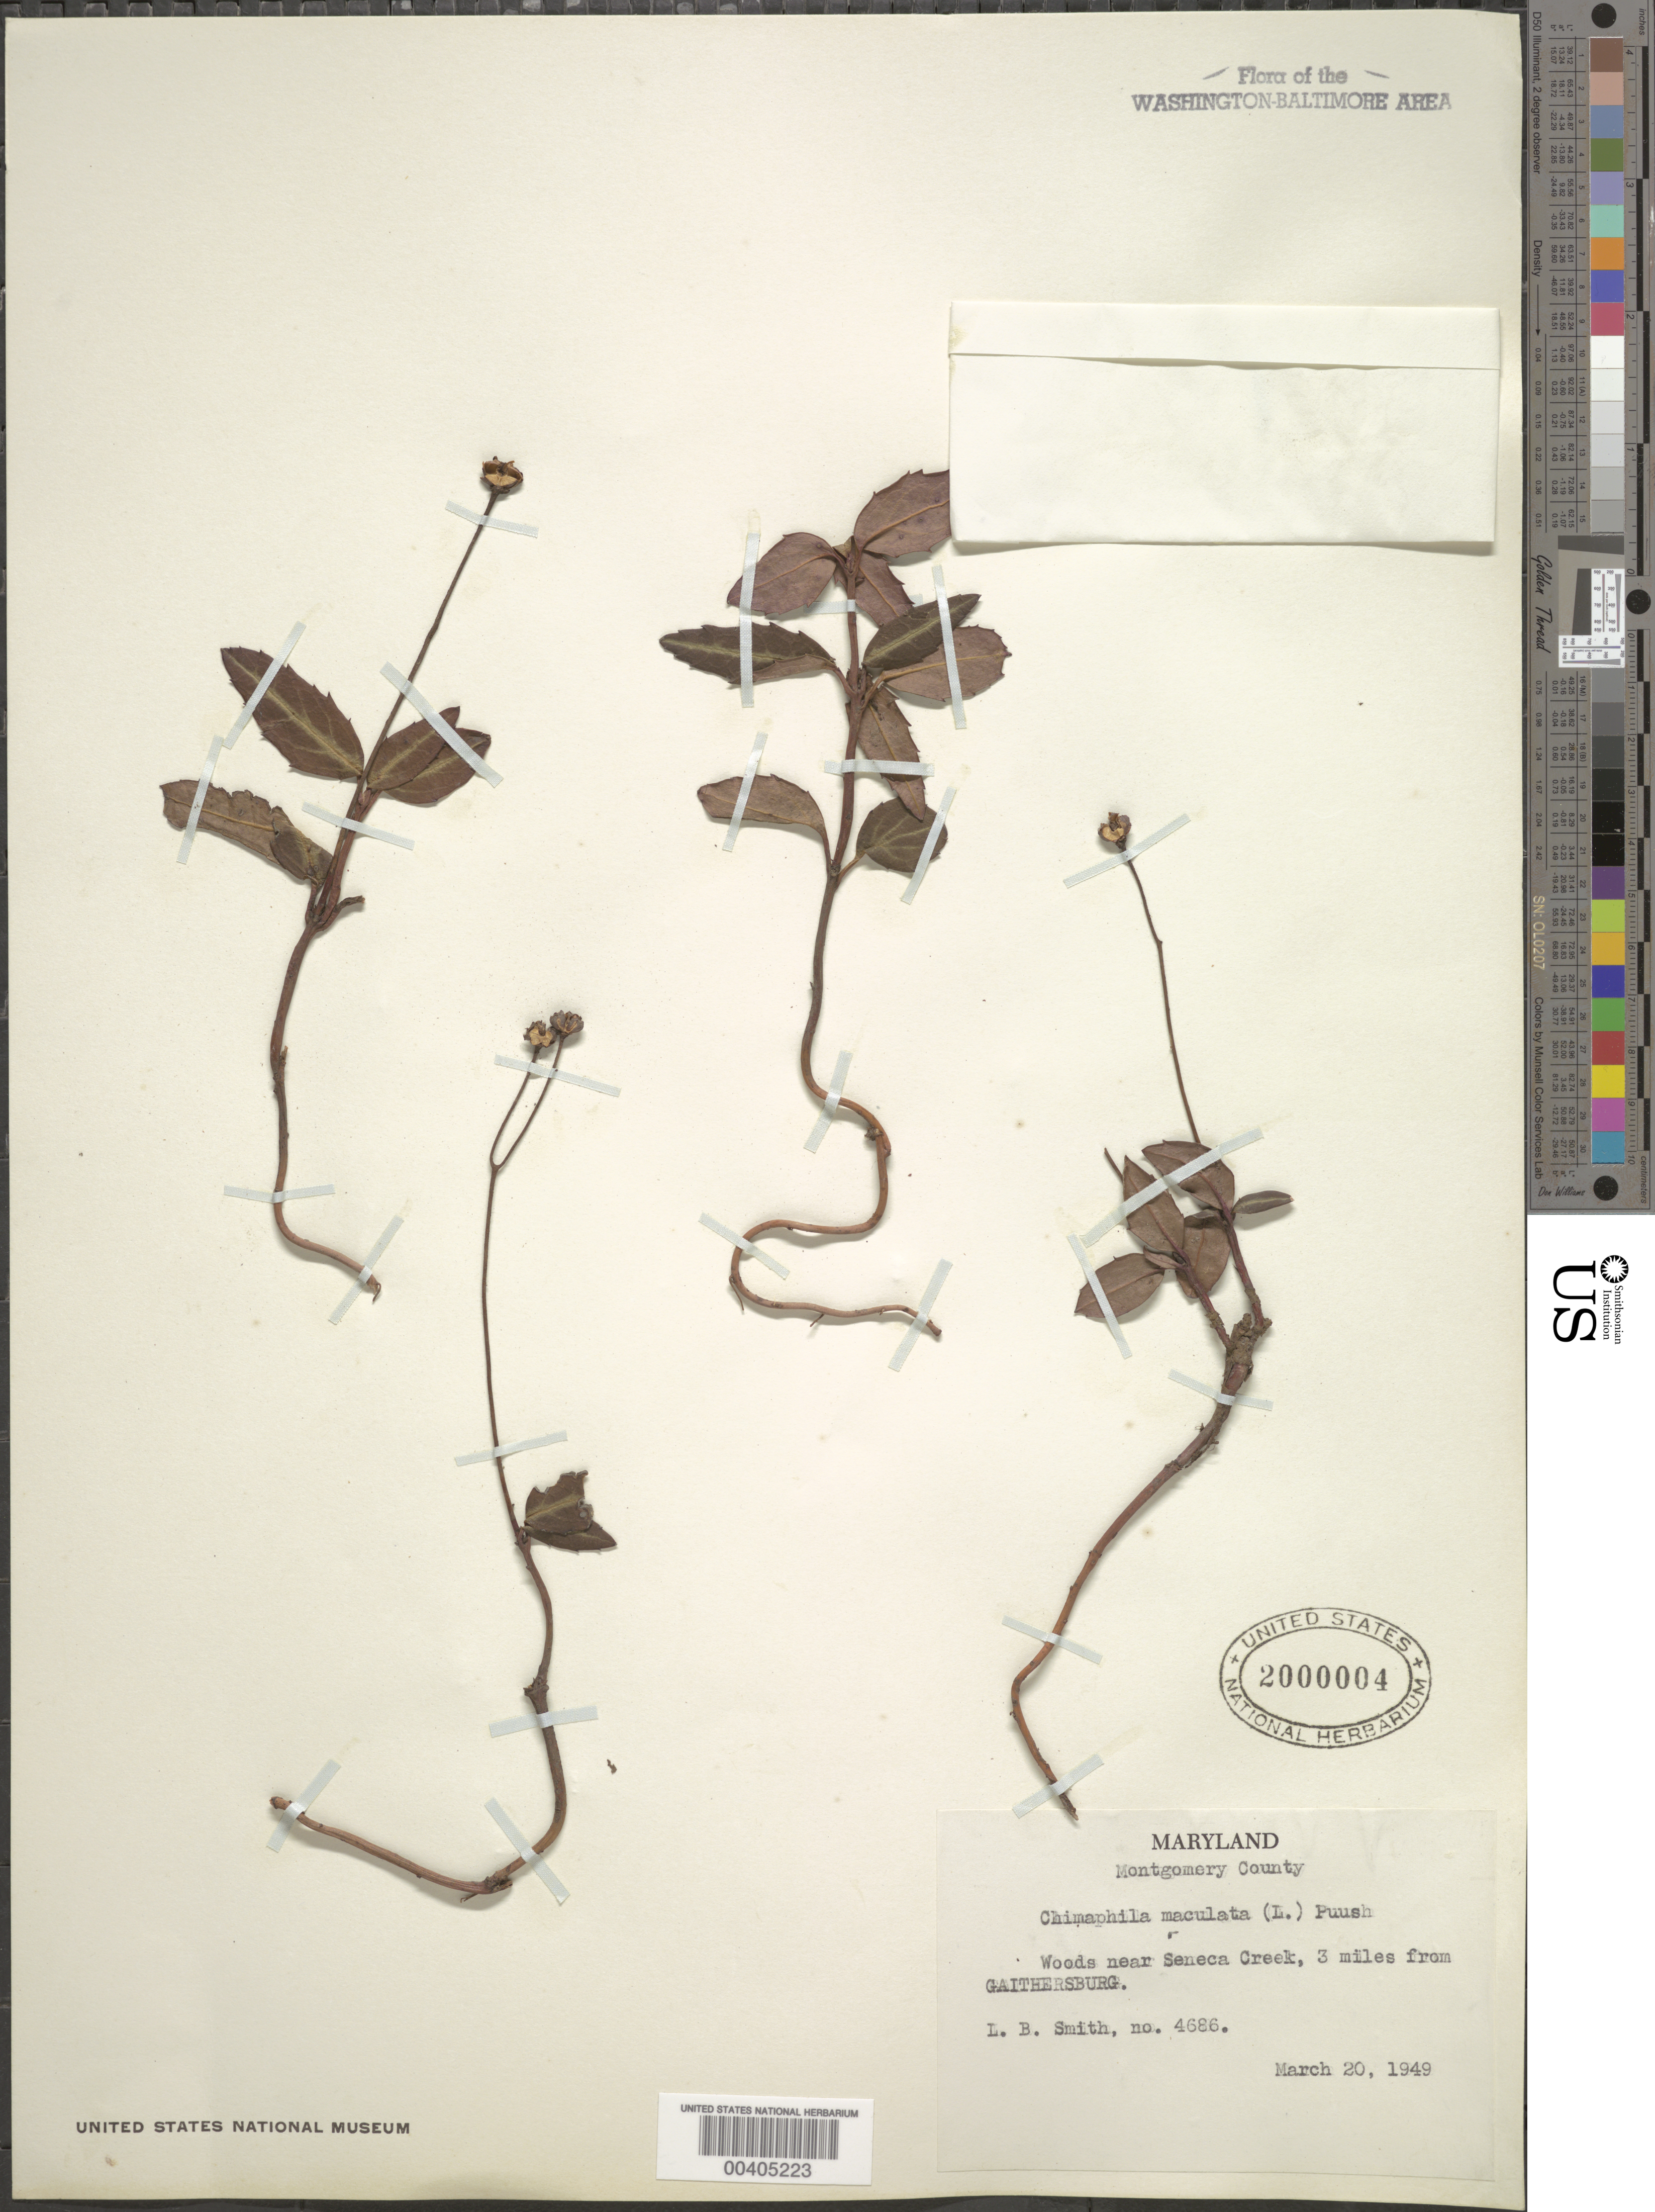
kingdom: Plantae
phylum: Tracheophyta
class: Magnoliopsida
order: Ericales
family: Ericaceae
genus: Chimaphila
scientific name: Chimaphila maculata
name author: (L.) Pursh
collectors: L. Smith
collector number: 4686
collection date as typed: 20 Mar 1949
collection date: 1949-03-20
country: United States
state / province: Maryland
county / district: Montgomery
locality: Near Seneca Creek, Gaithersburg area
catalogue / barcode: US 2000004